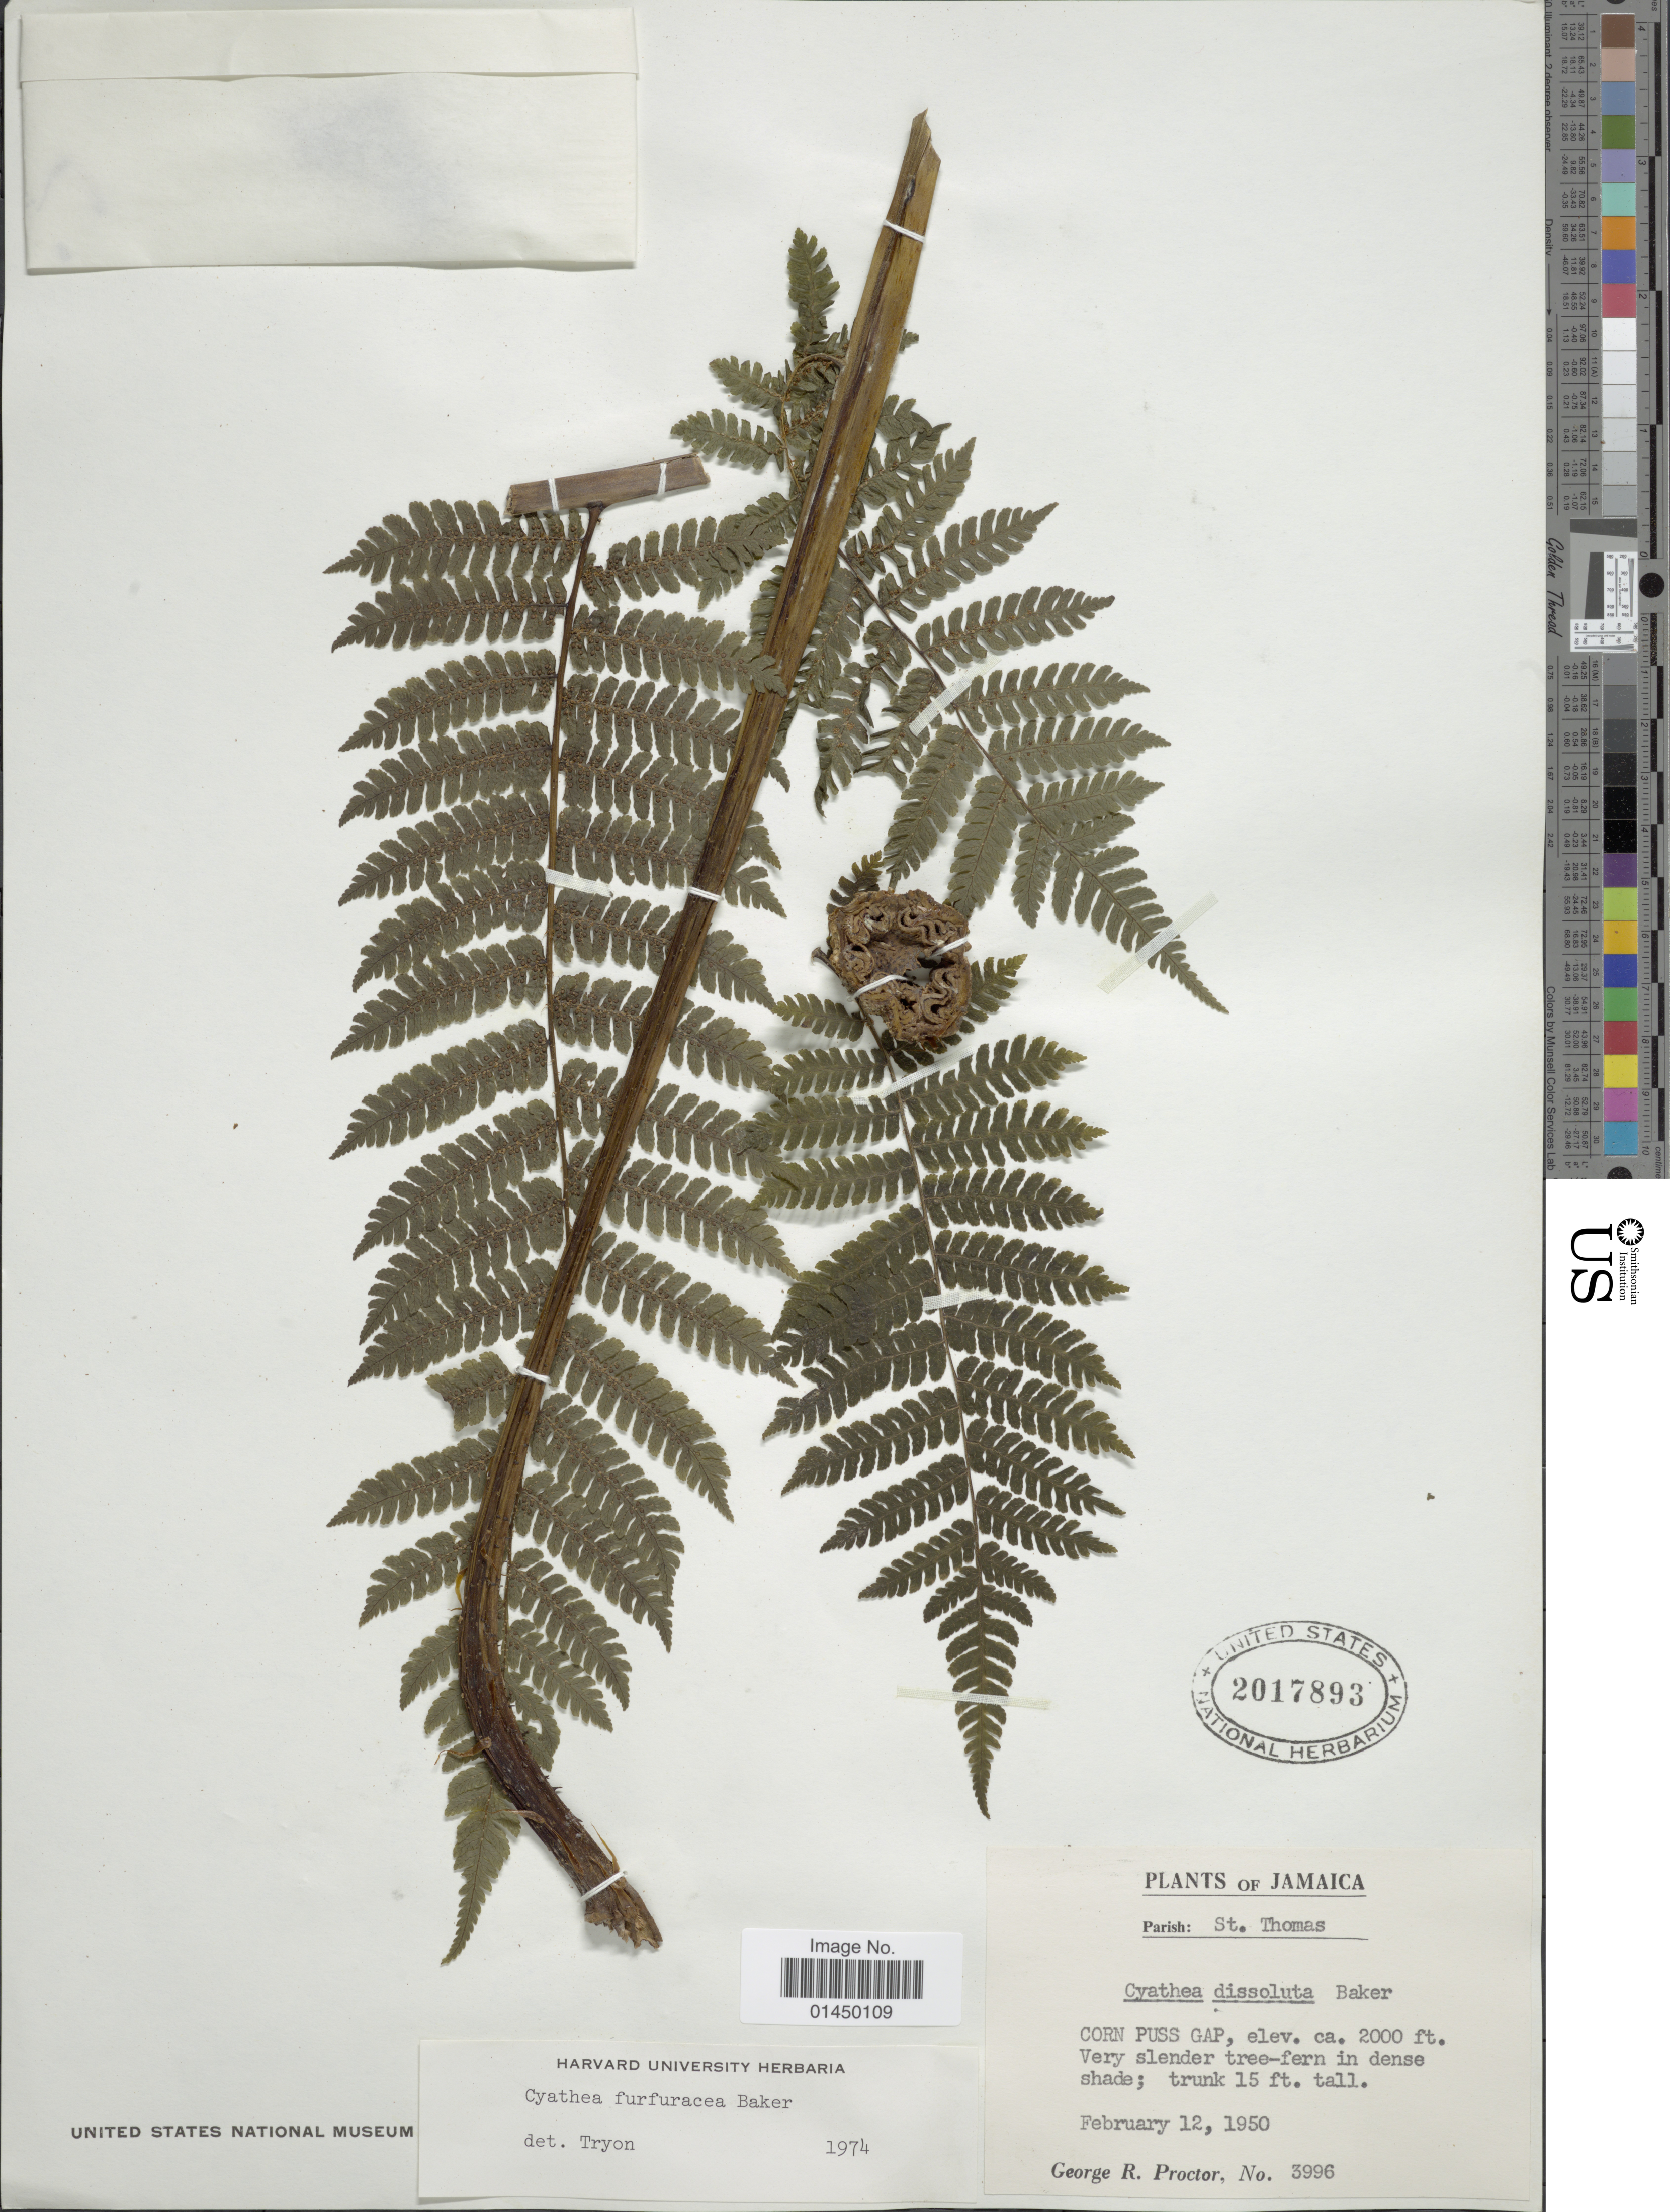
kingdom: Plantae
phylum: Tracheophyta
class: Polypodiopsida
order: Cyatheales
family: Cyatheaceae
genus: Cyathea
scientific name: Cyathea furfuracea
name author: Christ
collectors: G. R. Proctor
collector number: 3996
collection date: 1950-02-12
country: Jamaica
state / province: Saint Thomas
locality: Parish: St. Thomas, Corn Puss Gap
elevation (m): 610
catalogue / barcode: US 2017893